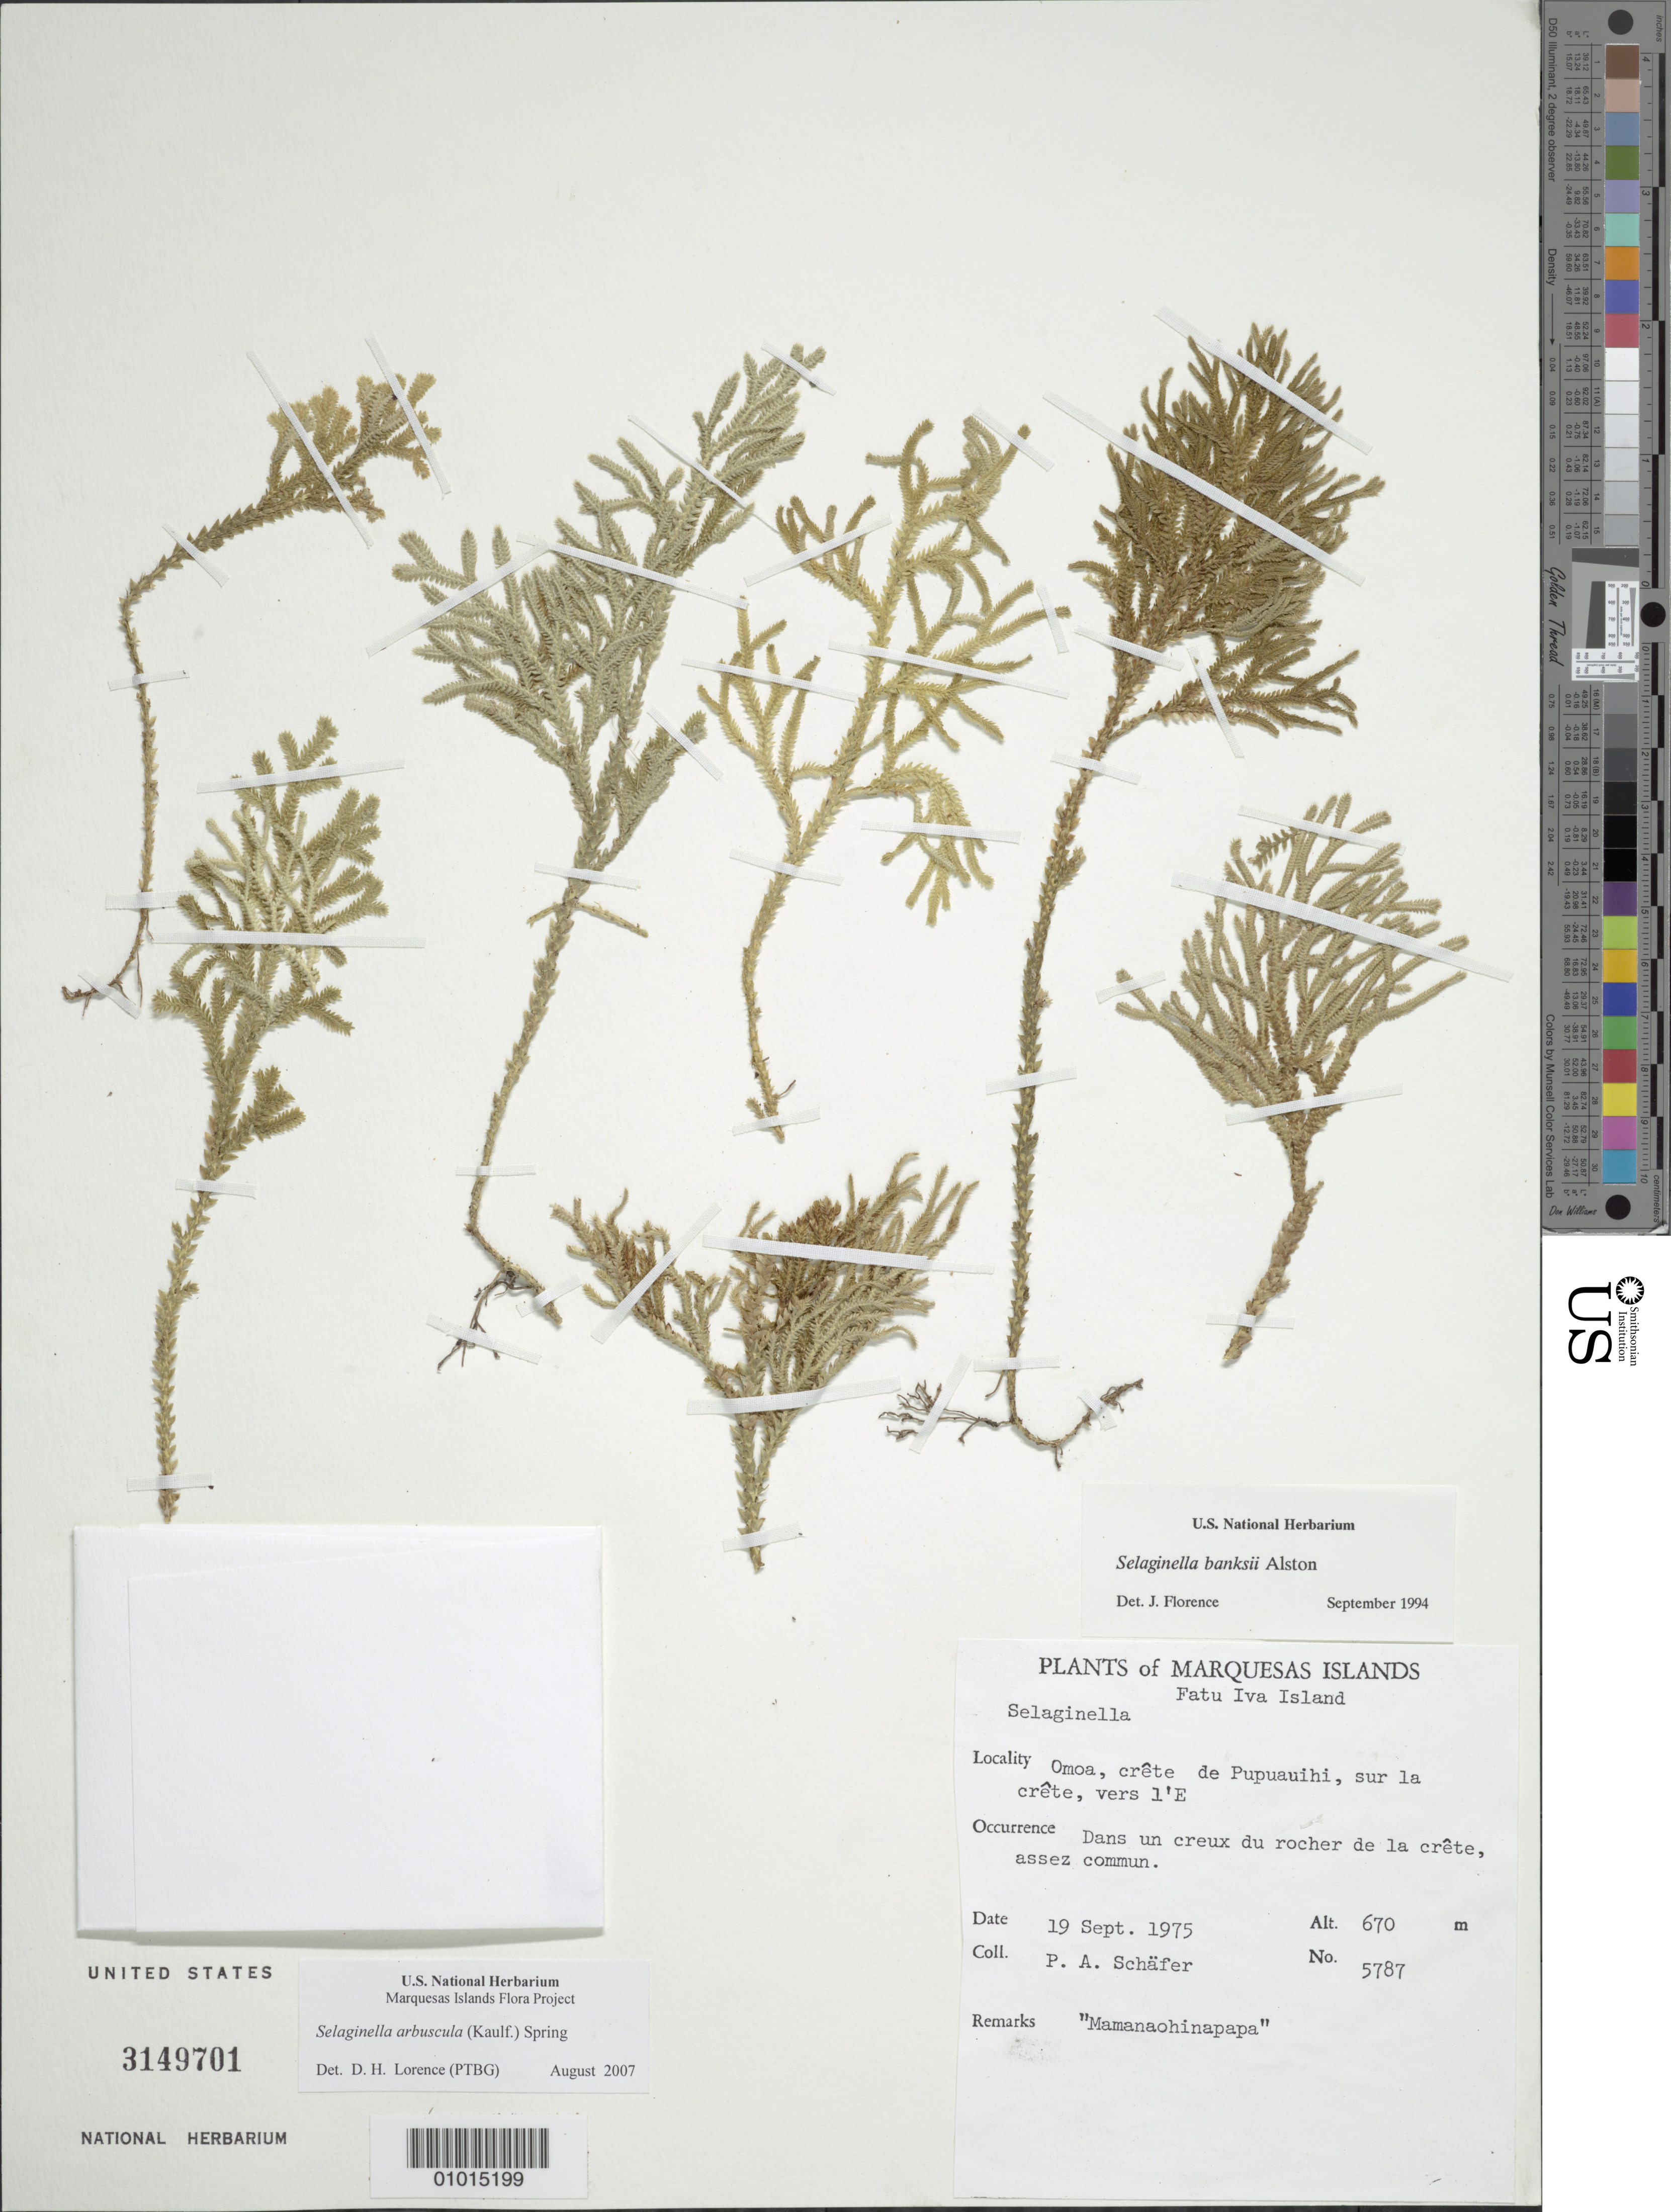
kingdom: Plantae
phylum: Tracheophyta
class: Lycopodiopsida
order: Selaginellales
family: Selaginellaceae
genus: Selaginella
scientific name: Selaginella arbuscula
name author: (Kualf.) Spring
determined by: Lorence, David H., (PTBG), National Tropical Botanical Garden (UNITED STATES)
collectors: P. A. Schäfer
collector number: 5787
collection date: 1975-09-19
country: French Polynesia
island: Fatu Hiva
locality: Omoa, crête de Pupuauihi, sur la crête, vers l'E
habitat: Dans un creux du rocher de la crête; assez commun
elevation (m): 670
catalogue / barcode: US 3149701